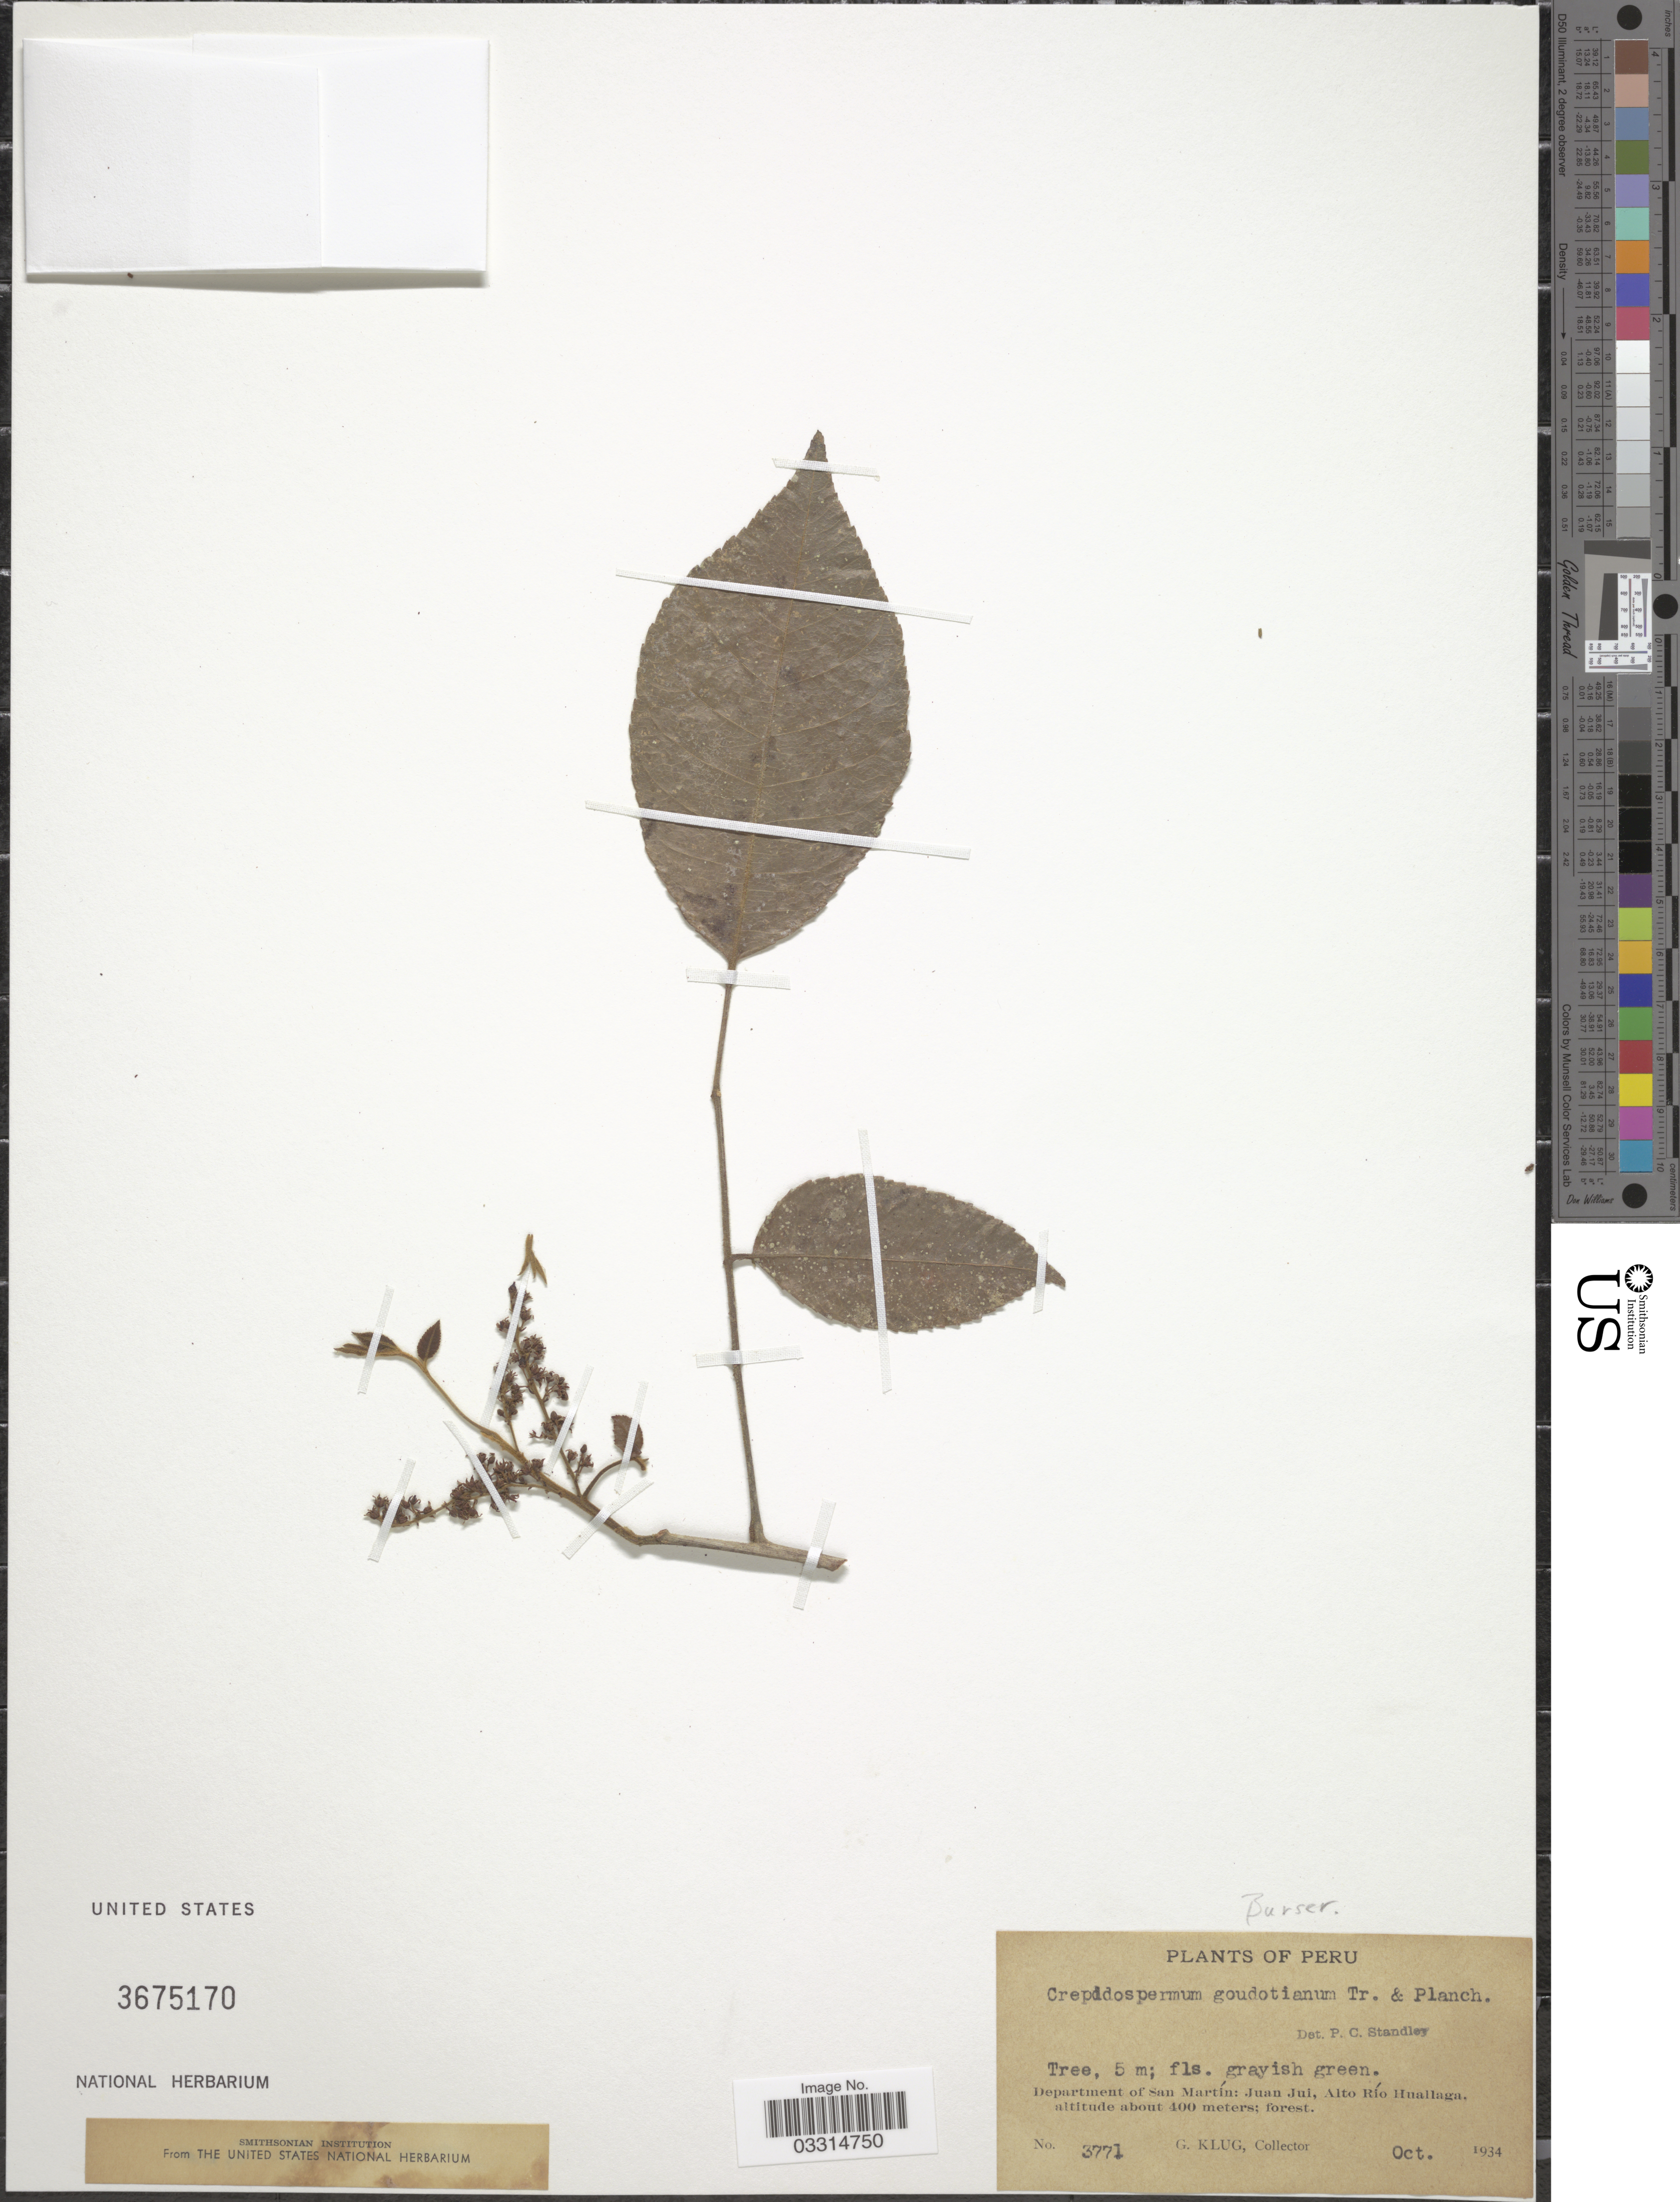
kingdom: Plantae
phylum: Tracheophyta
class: Magnoliopsida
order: Sapindales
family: Burseraceae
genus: Protium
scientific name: Protium goudotianum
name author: (Tul.) Byng & Christenh.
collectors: G. Klug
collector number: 3771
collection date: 1934-10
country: Peru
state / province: San Martín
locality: Department of San Martín: Juan Jui, Alto Río Huallaga.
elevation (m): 400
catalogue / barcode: US 3675170